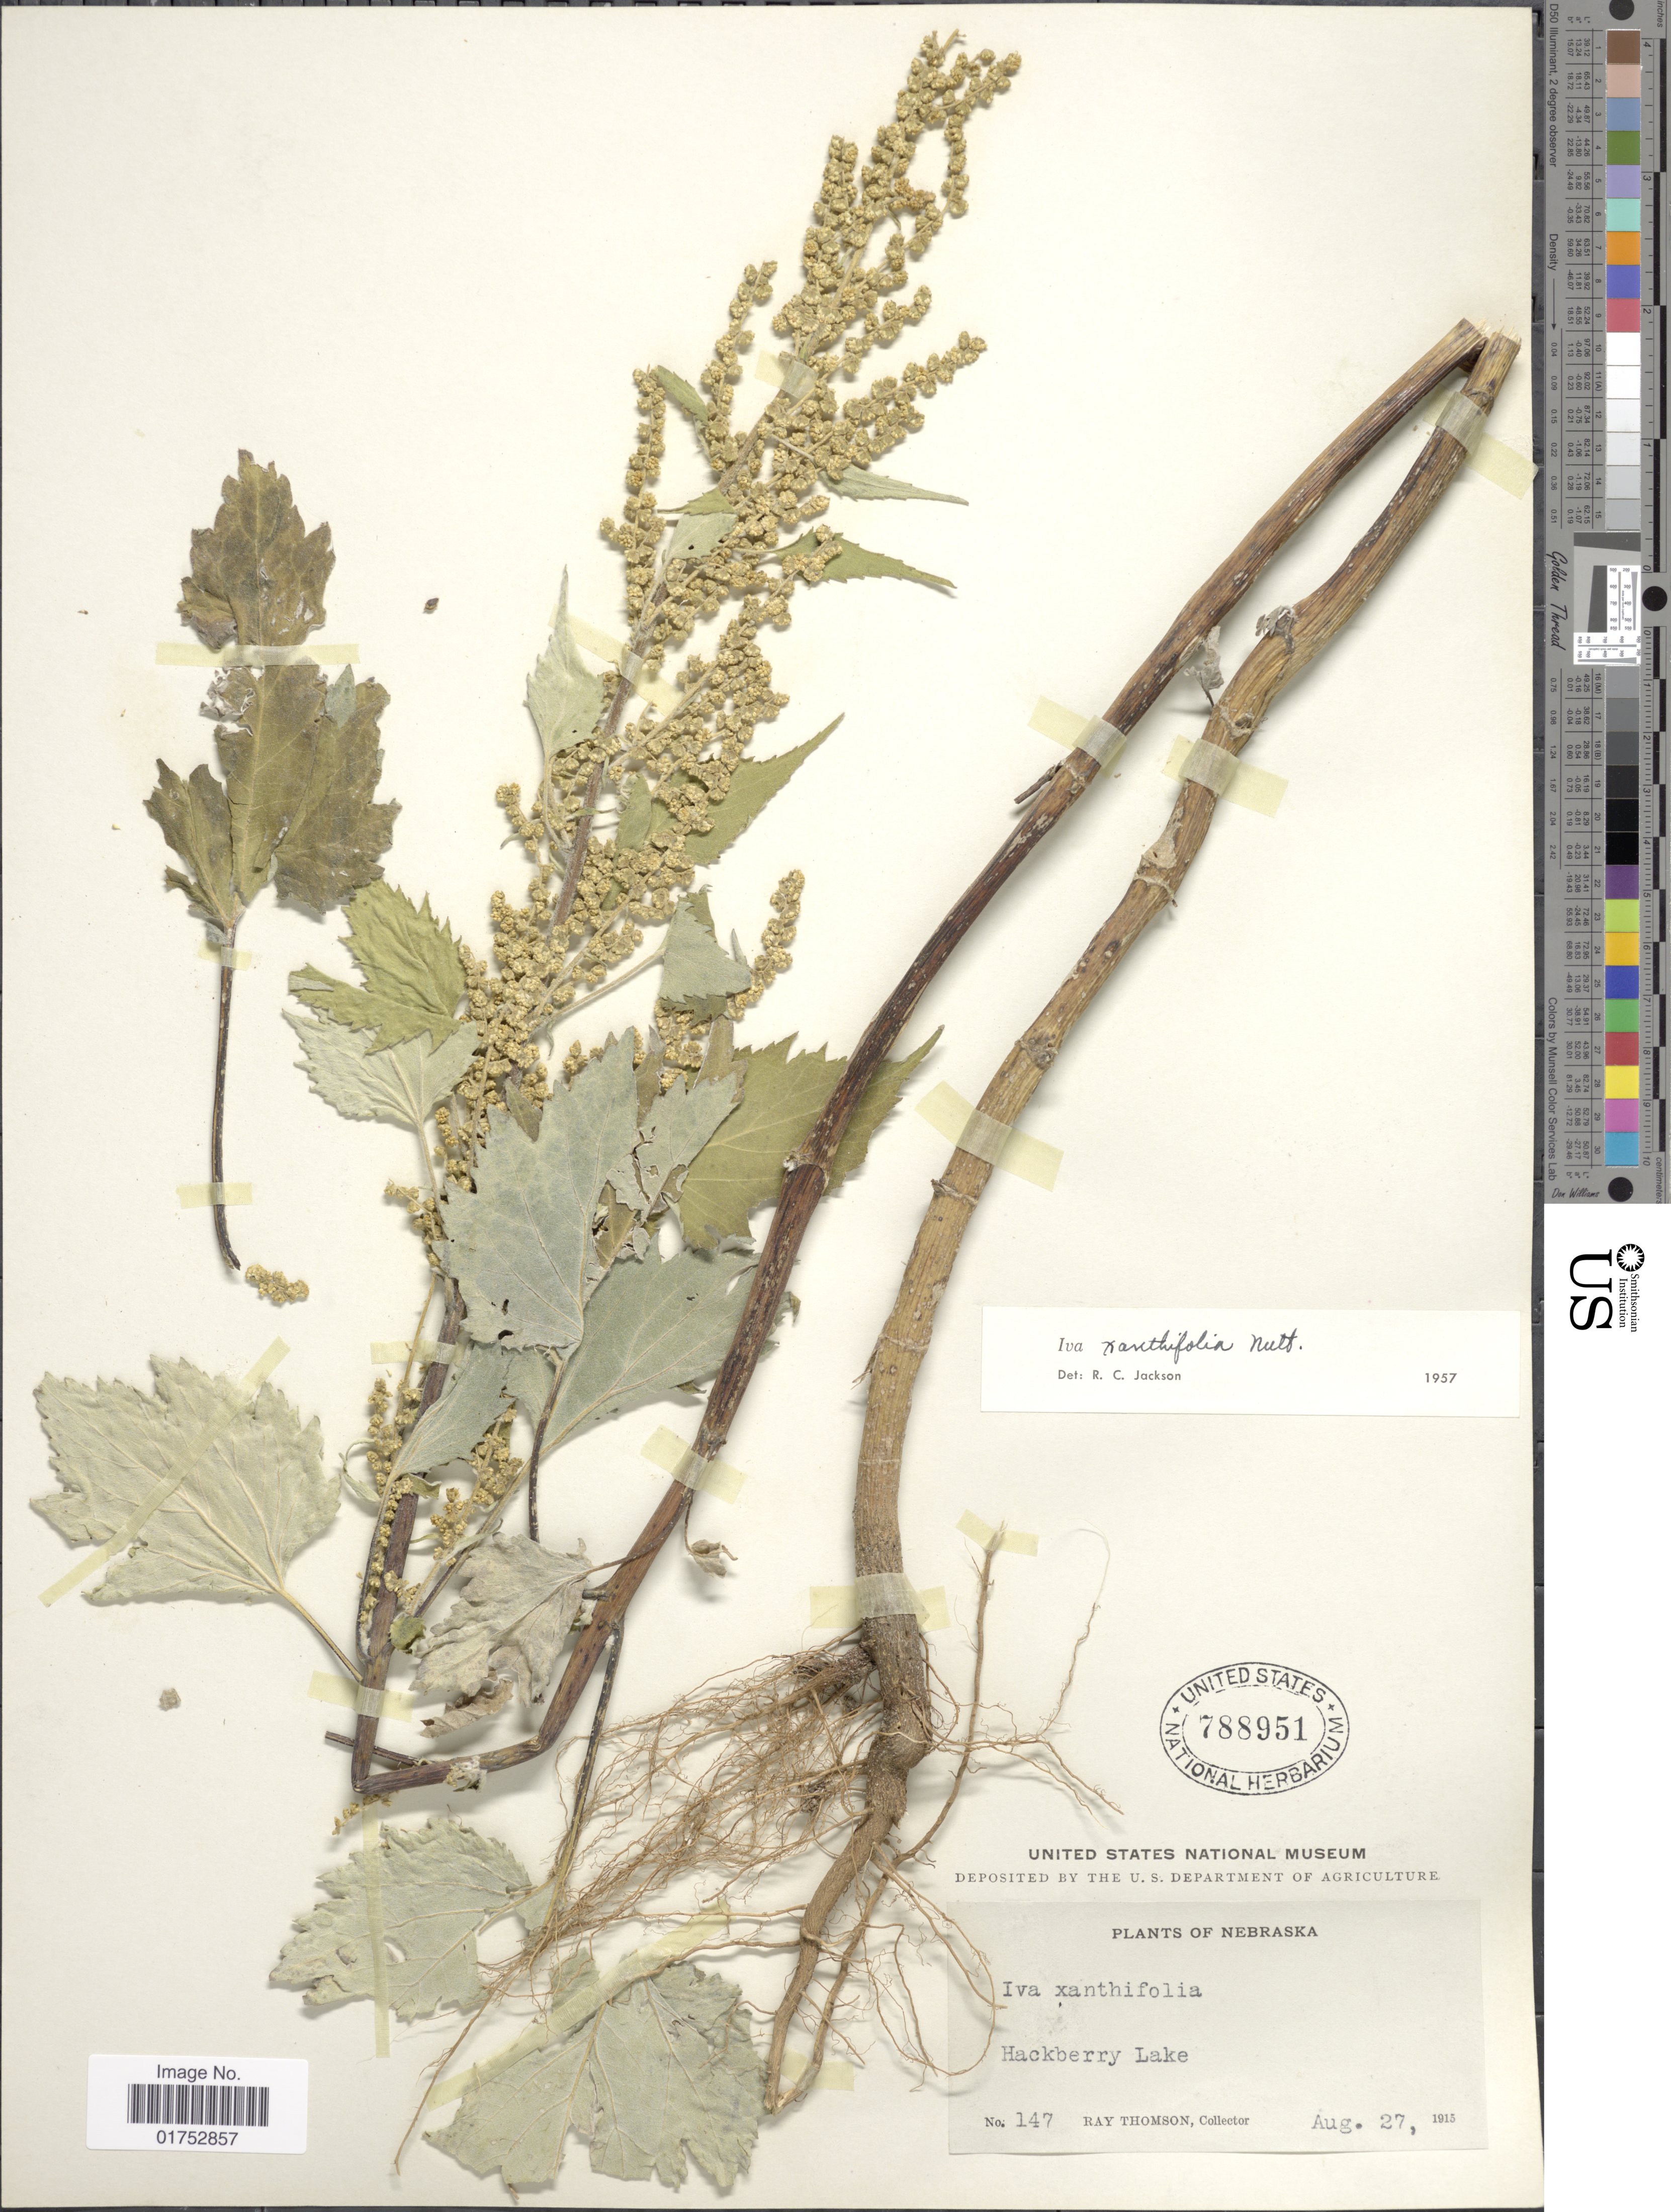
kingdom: Plantae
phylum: Tracheophyta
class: Magnoliopsida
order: Asterales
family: Asteraceae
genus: Iva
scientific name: Iva xanthifolia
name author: Nutt.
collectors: R. Thomson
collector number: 147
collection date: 1915-08-27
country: United States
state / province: Nebraska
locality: Hackberry Lake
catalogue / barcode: US 788951